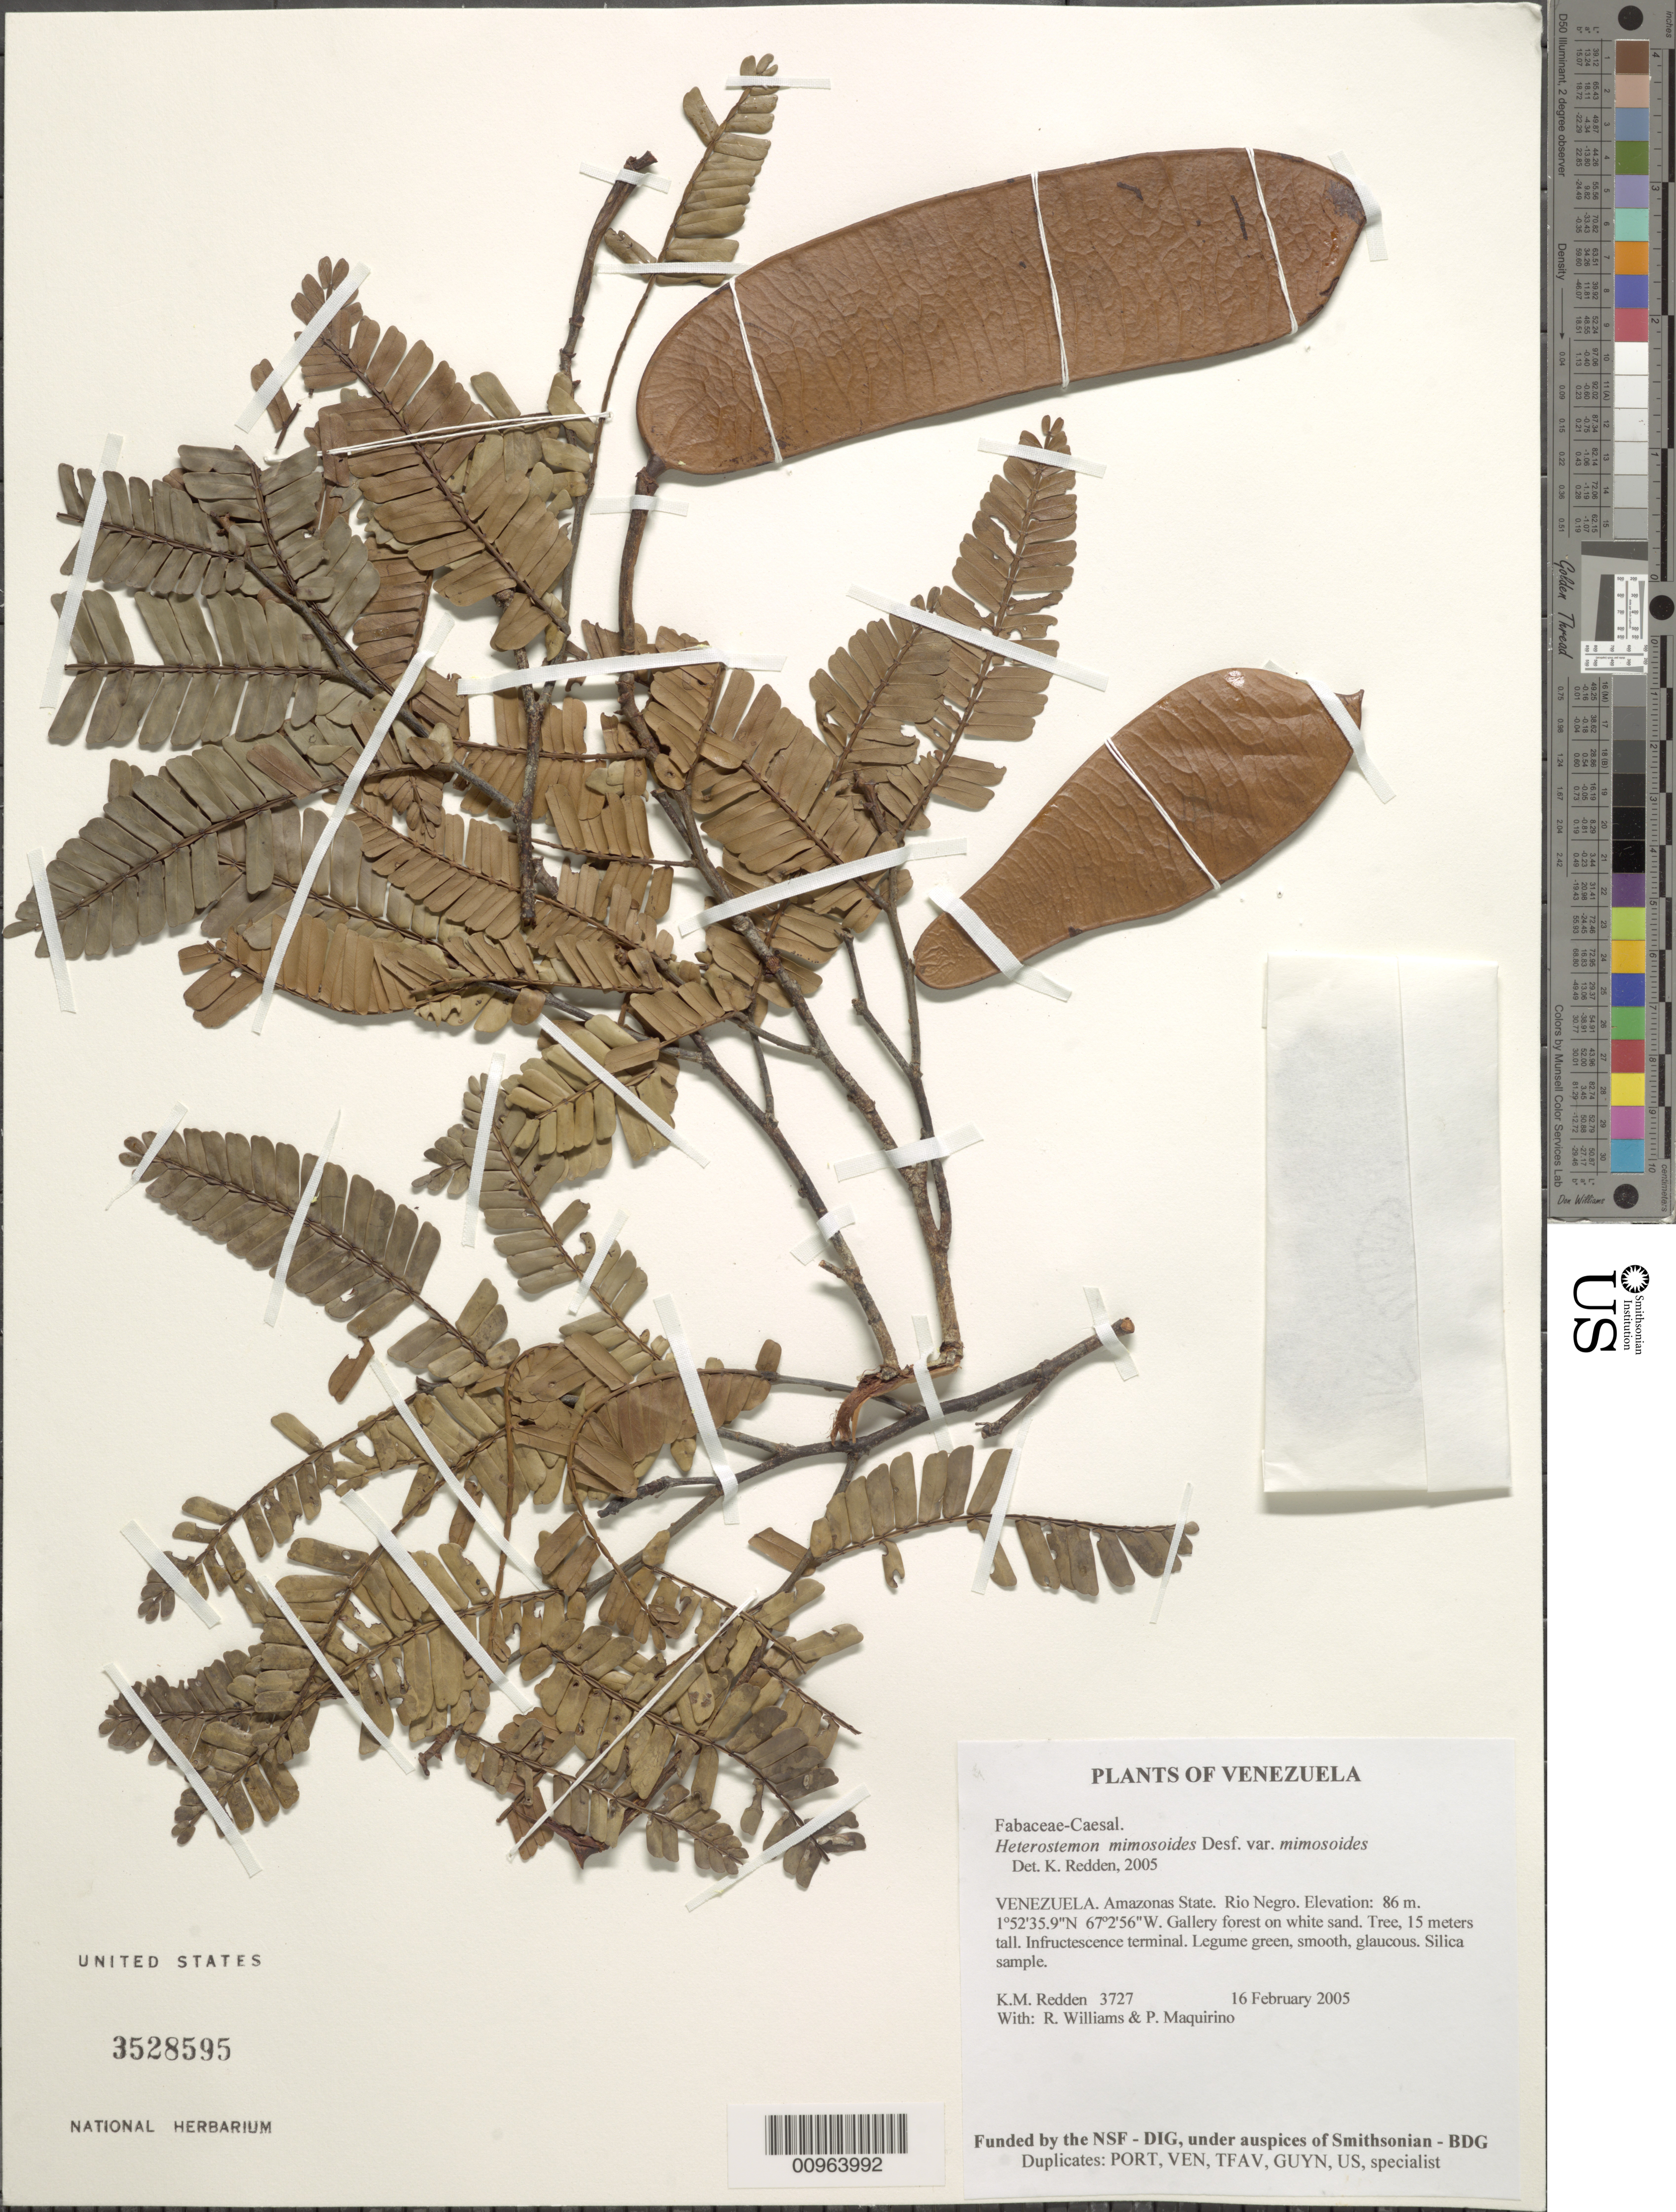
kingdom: Plantae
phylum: Tracheophyta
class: Magnoliopsida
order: Fabales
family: Fabaceae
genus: Heterostemon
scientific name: Heterostemon mimosoides var. mimosoides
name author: Desf.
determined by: Redden, K. M.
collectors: K. M. Redden, R. Williams & P. Maquirino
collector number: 3727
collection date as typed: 16 February 2005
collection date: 2005-02-16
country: Venezuela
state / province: Amazonas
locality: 30 - Rio Negro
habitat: Gallery forest on white sand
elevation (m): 86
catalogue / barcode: US 3528595